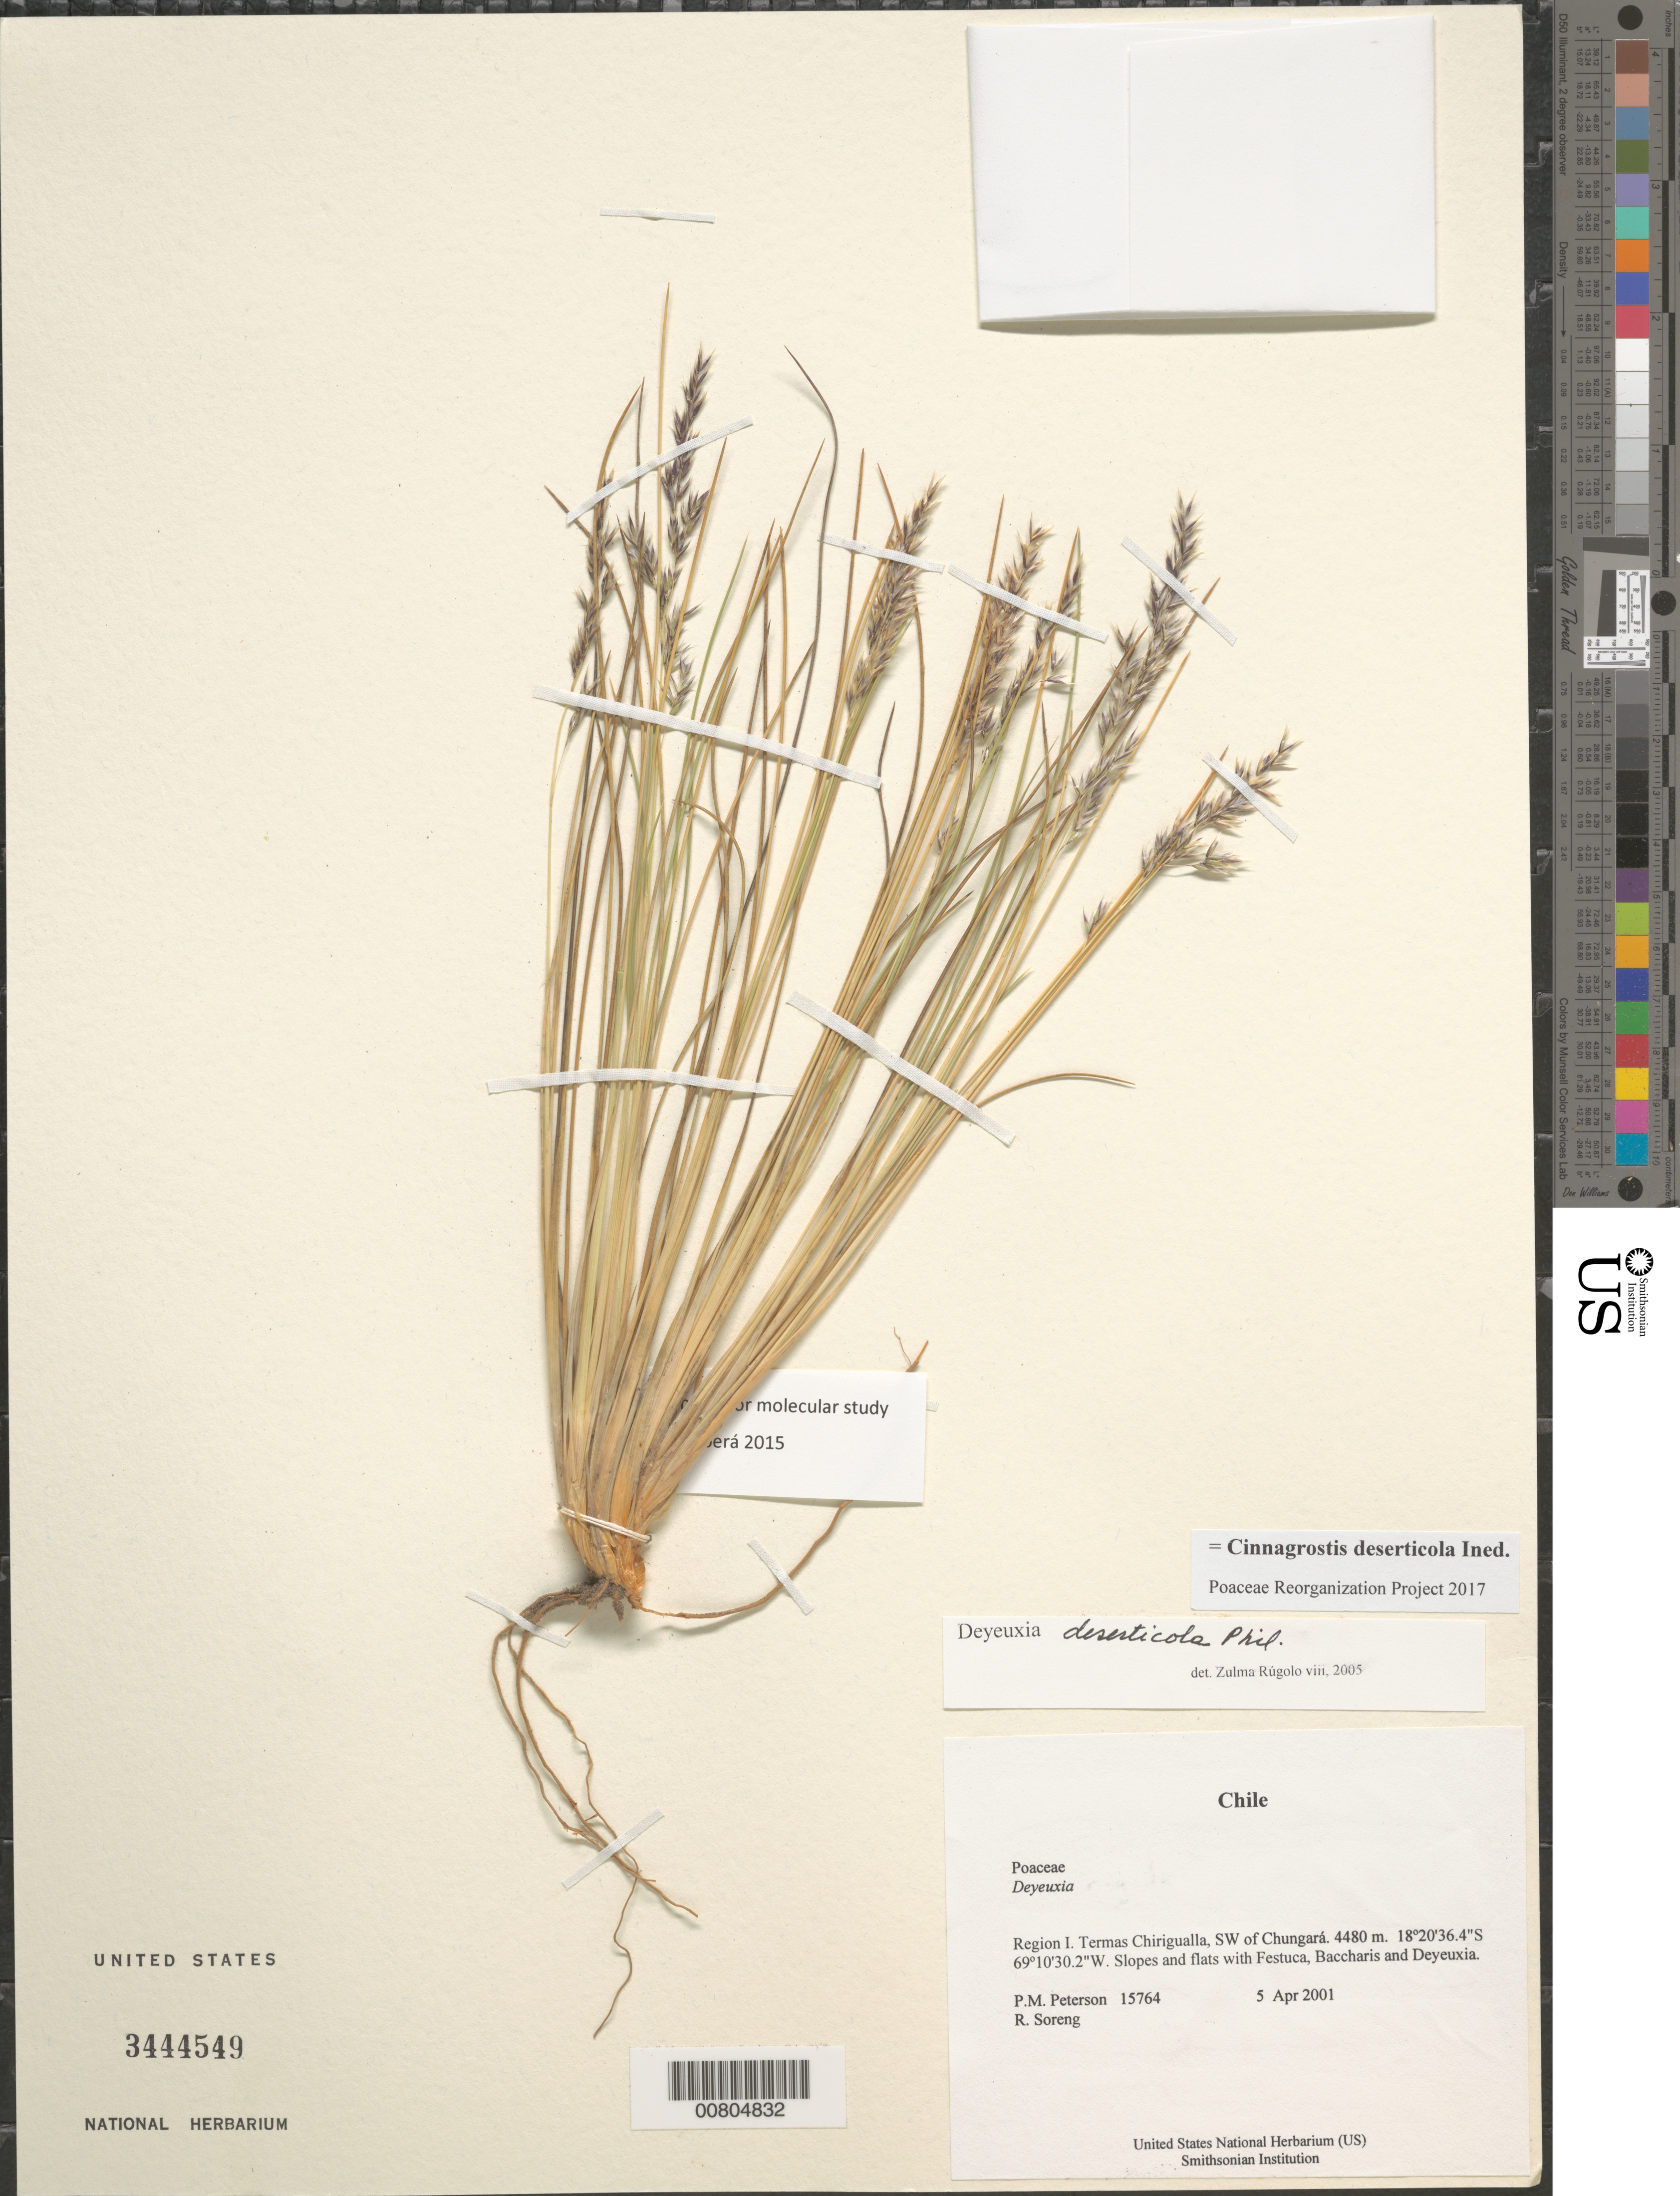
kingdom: Plantae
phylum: Tracheophyta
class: Liliopsida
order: Poales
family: Poaceae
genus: Cinnagrostis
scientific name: Cinnagrostis deserticola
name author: (Phil.) P.M. Peterson et al.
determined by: Poaceae Reorganization Project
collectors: P. M. Peterson & R. J. Soreng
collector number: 15764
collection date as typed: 05 Apr 2001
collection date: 2001-04-05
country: Chile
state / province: Tarapacá (I)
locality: Termas Chirigualla, SW of Chungará.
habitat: Slopes and flats with Festuca, Baccharis and Deyeuxia.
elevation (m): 4480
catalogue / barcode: US 3444549